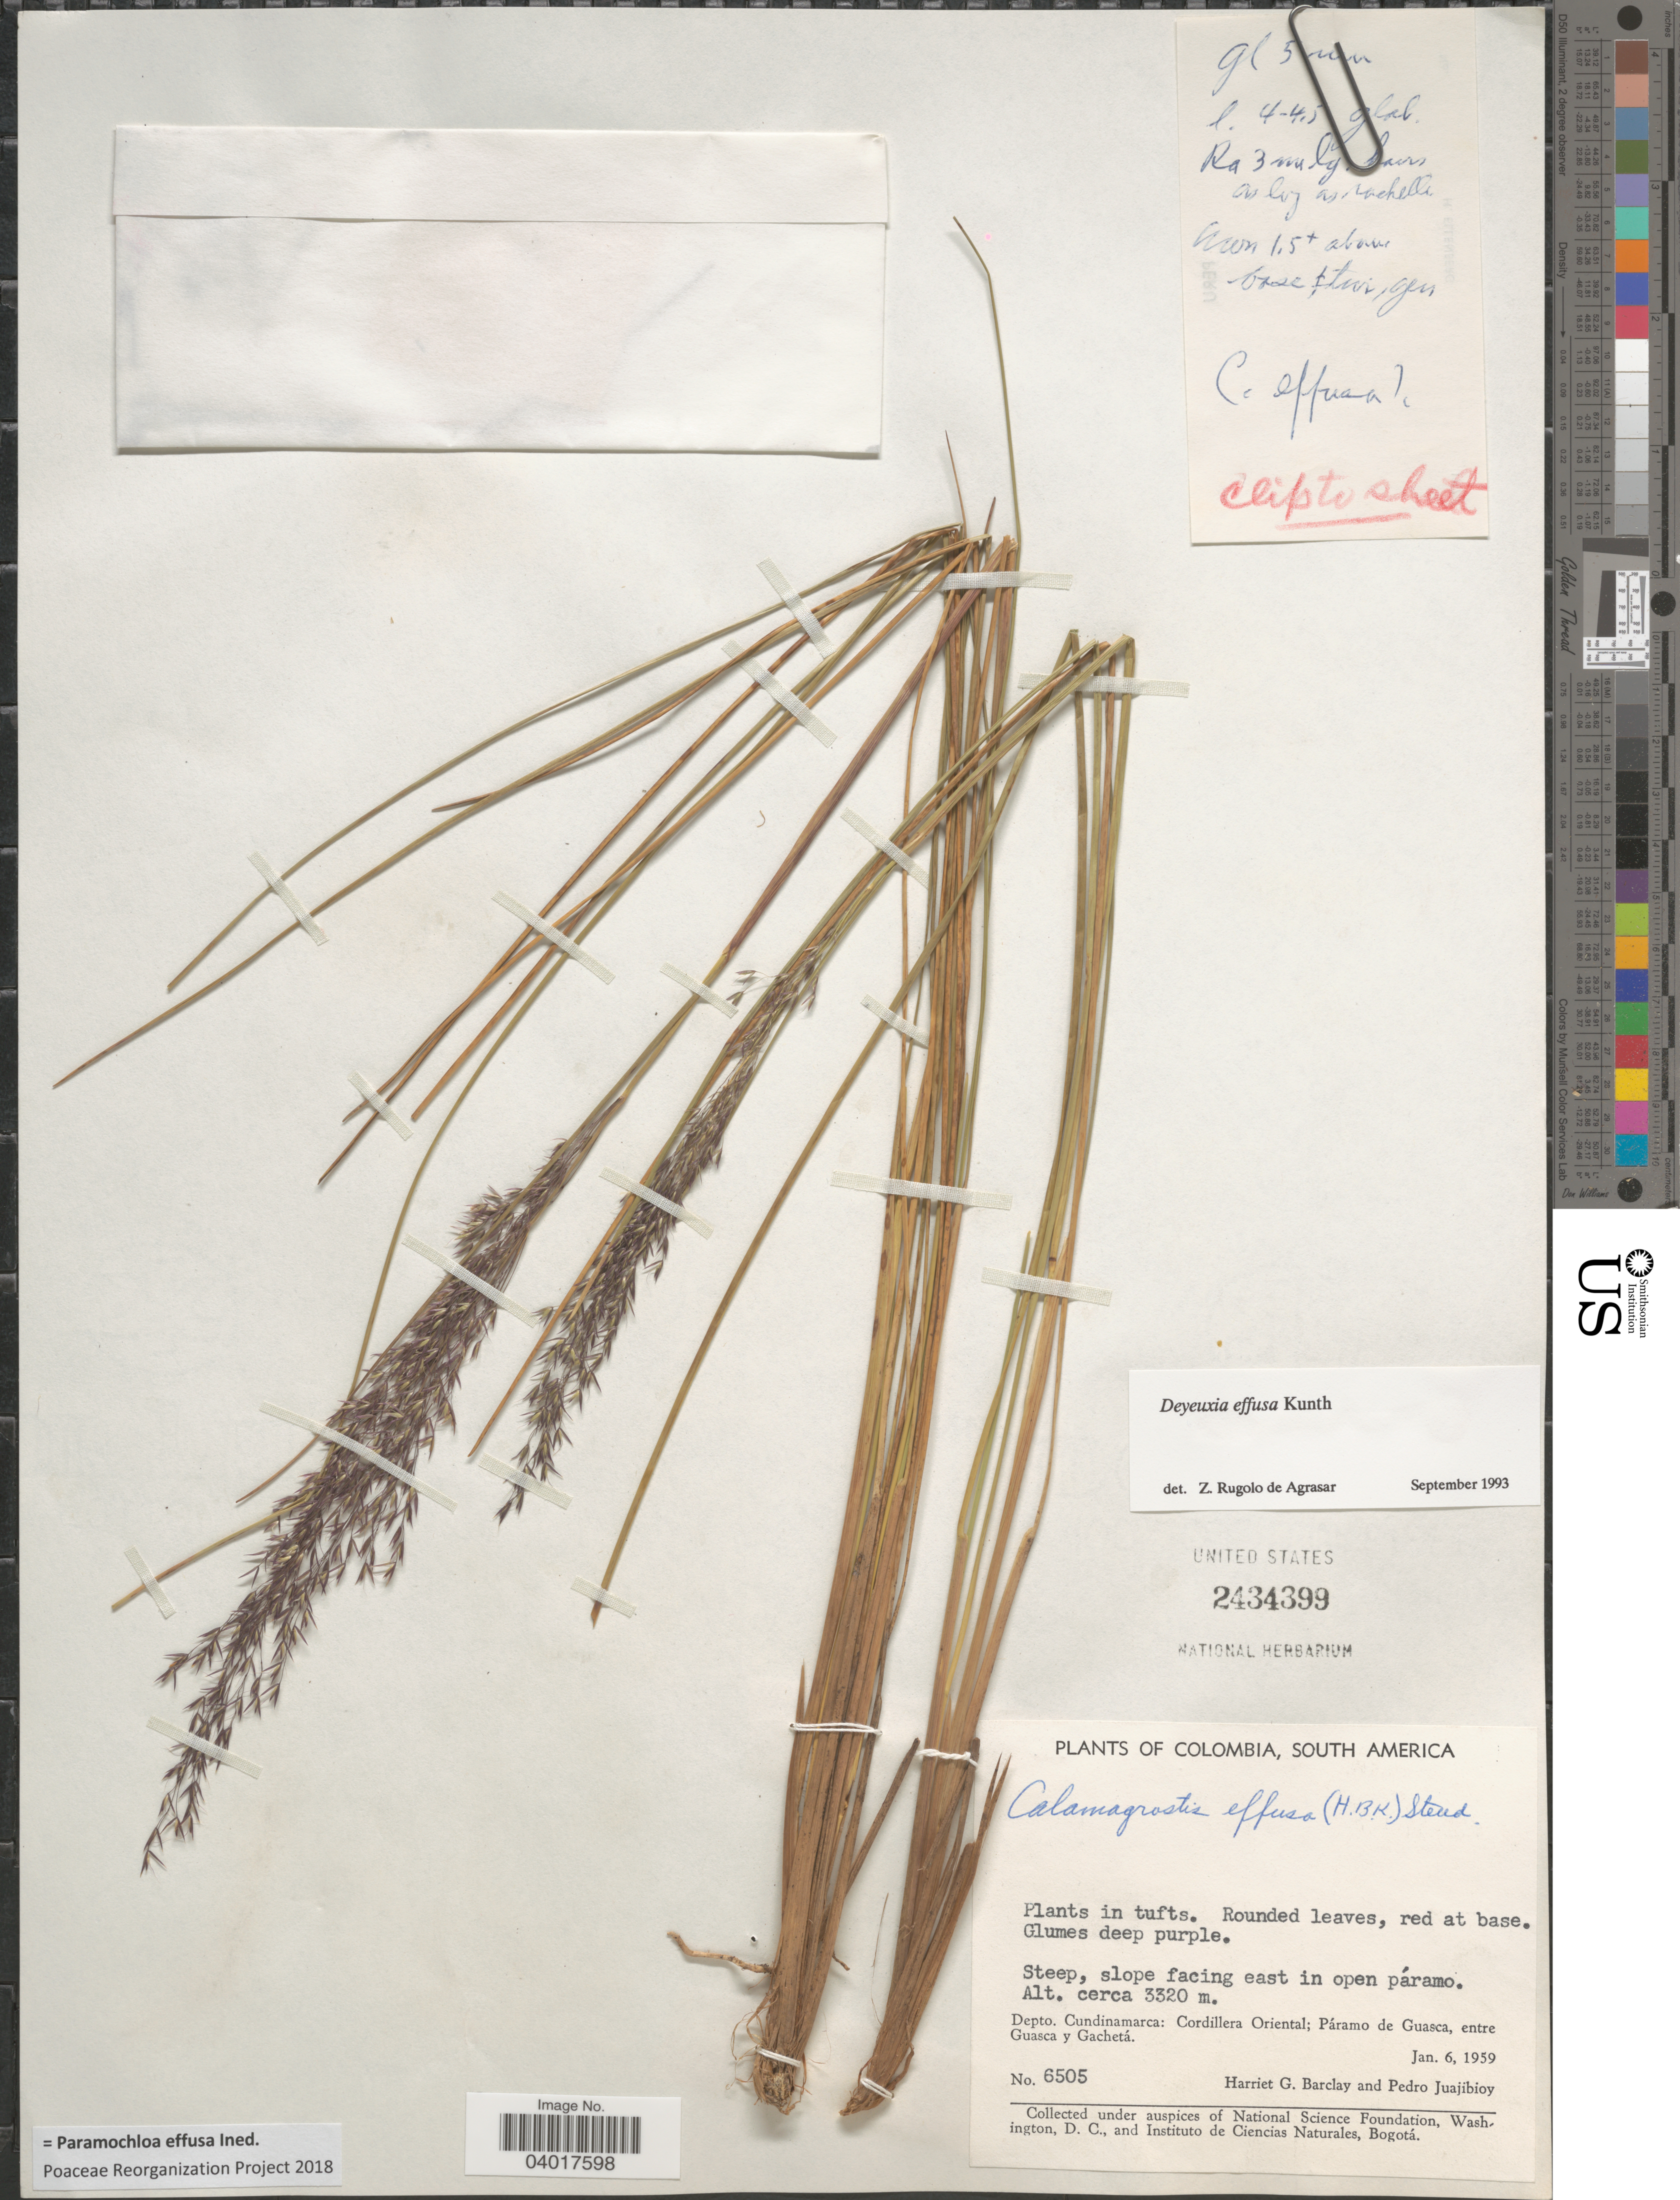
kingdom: Plantae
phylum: Tracheophyta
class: Liliopsida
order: Poales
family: Poaceae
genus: Paramochloa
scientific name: Paramochloa effusa ined.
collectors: H. G. Barclay & P. Juajibioy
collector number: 6505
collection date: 1959-01-06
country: Colombia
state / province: Cundinamarca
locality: Dept. Cundinamarca: Cordillera Oriental: Páramo de Guasca, entre Guasca y Gachetá.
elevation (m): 3320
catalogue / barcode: US 2434399